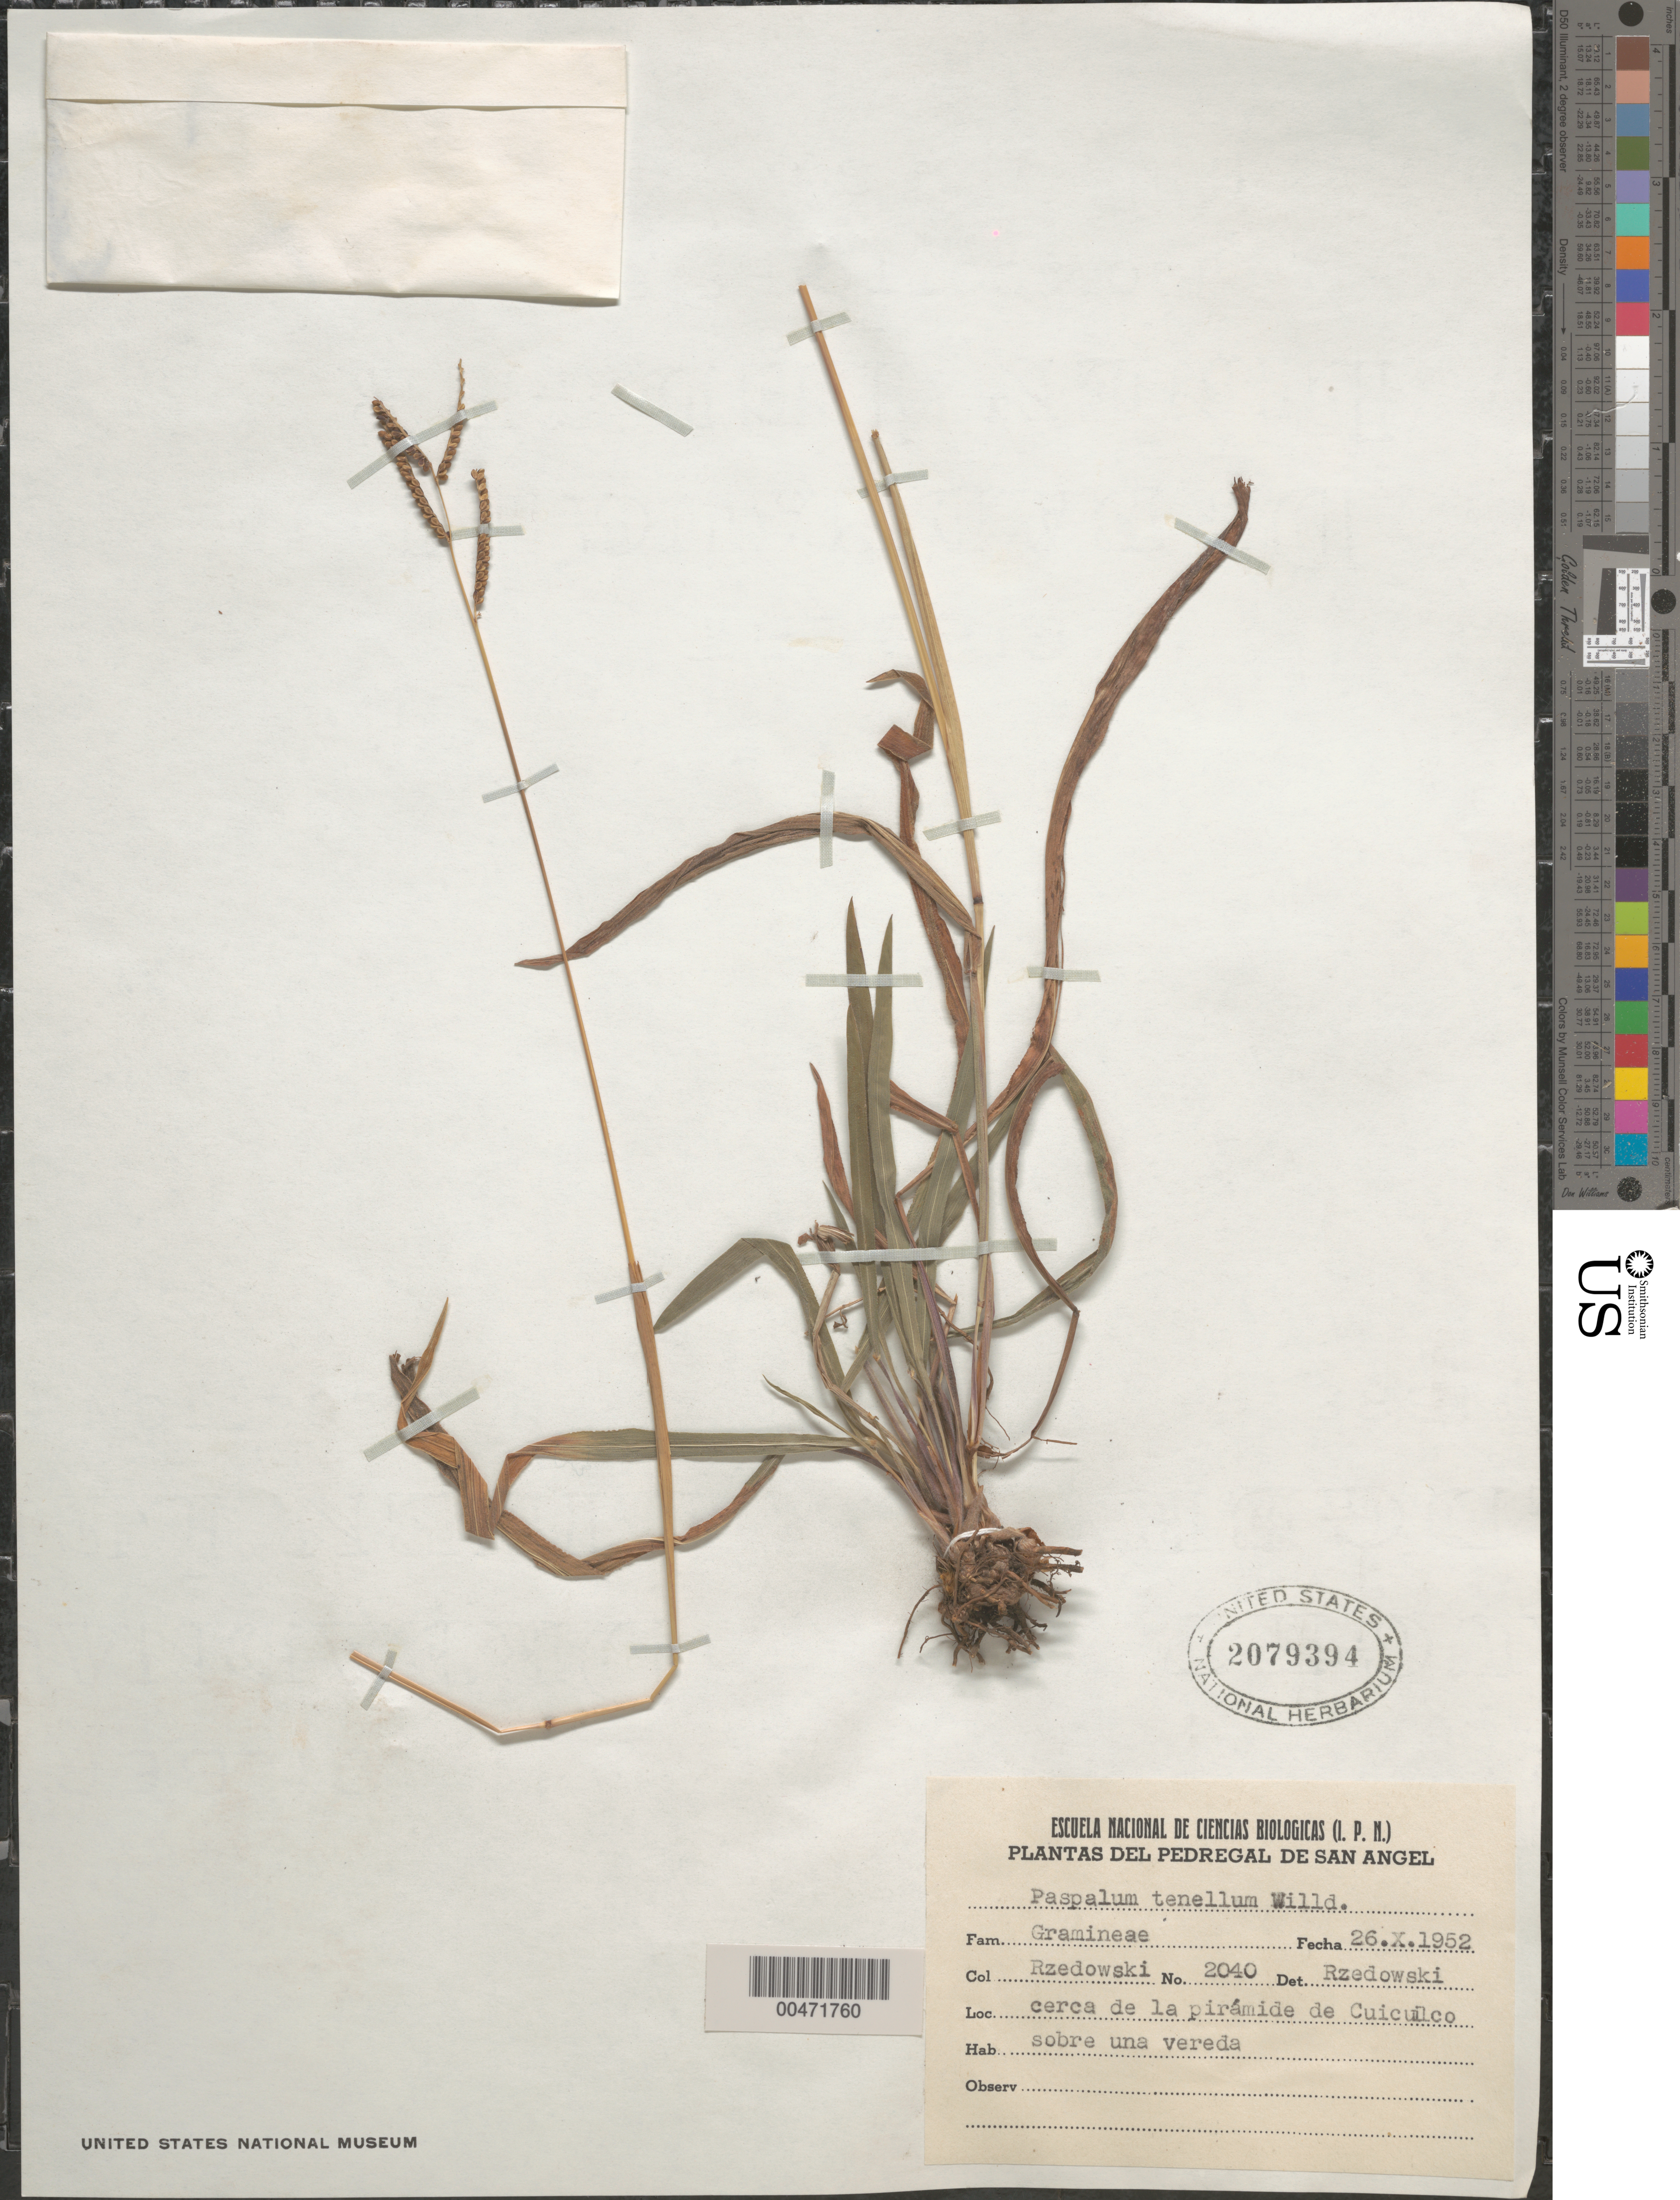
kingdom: Plantae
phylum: Tracheophyta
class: Liliopsida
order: Poales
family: Poaceae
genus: Paspalum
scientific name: Paspalum tenellum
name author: Willd.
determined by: Rzedowski, J.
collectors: J. Rzedowski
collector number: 2040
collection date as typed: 26 Oct 1952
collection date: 1952-10-26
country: Mexico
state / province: Distrito Federal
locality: Pedregal de San Angel, near the pyramid of Cuiculco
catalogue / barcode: US 2079394